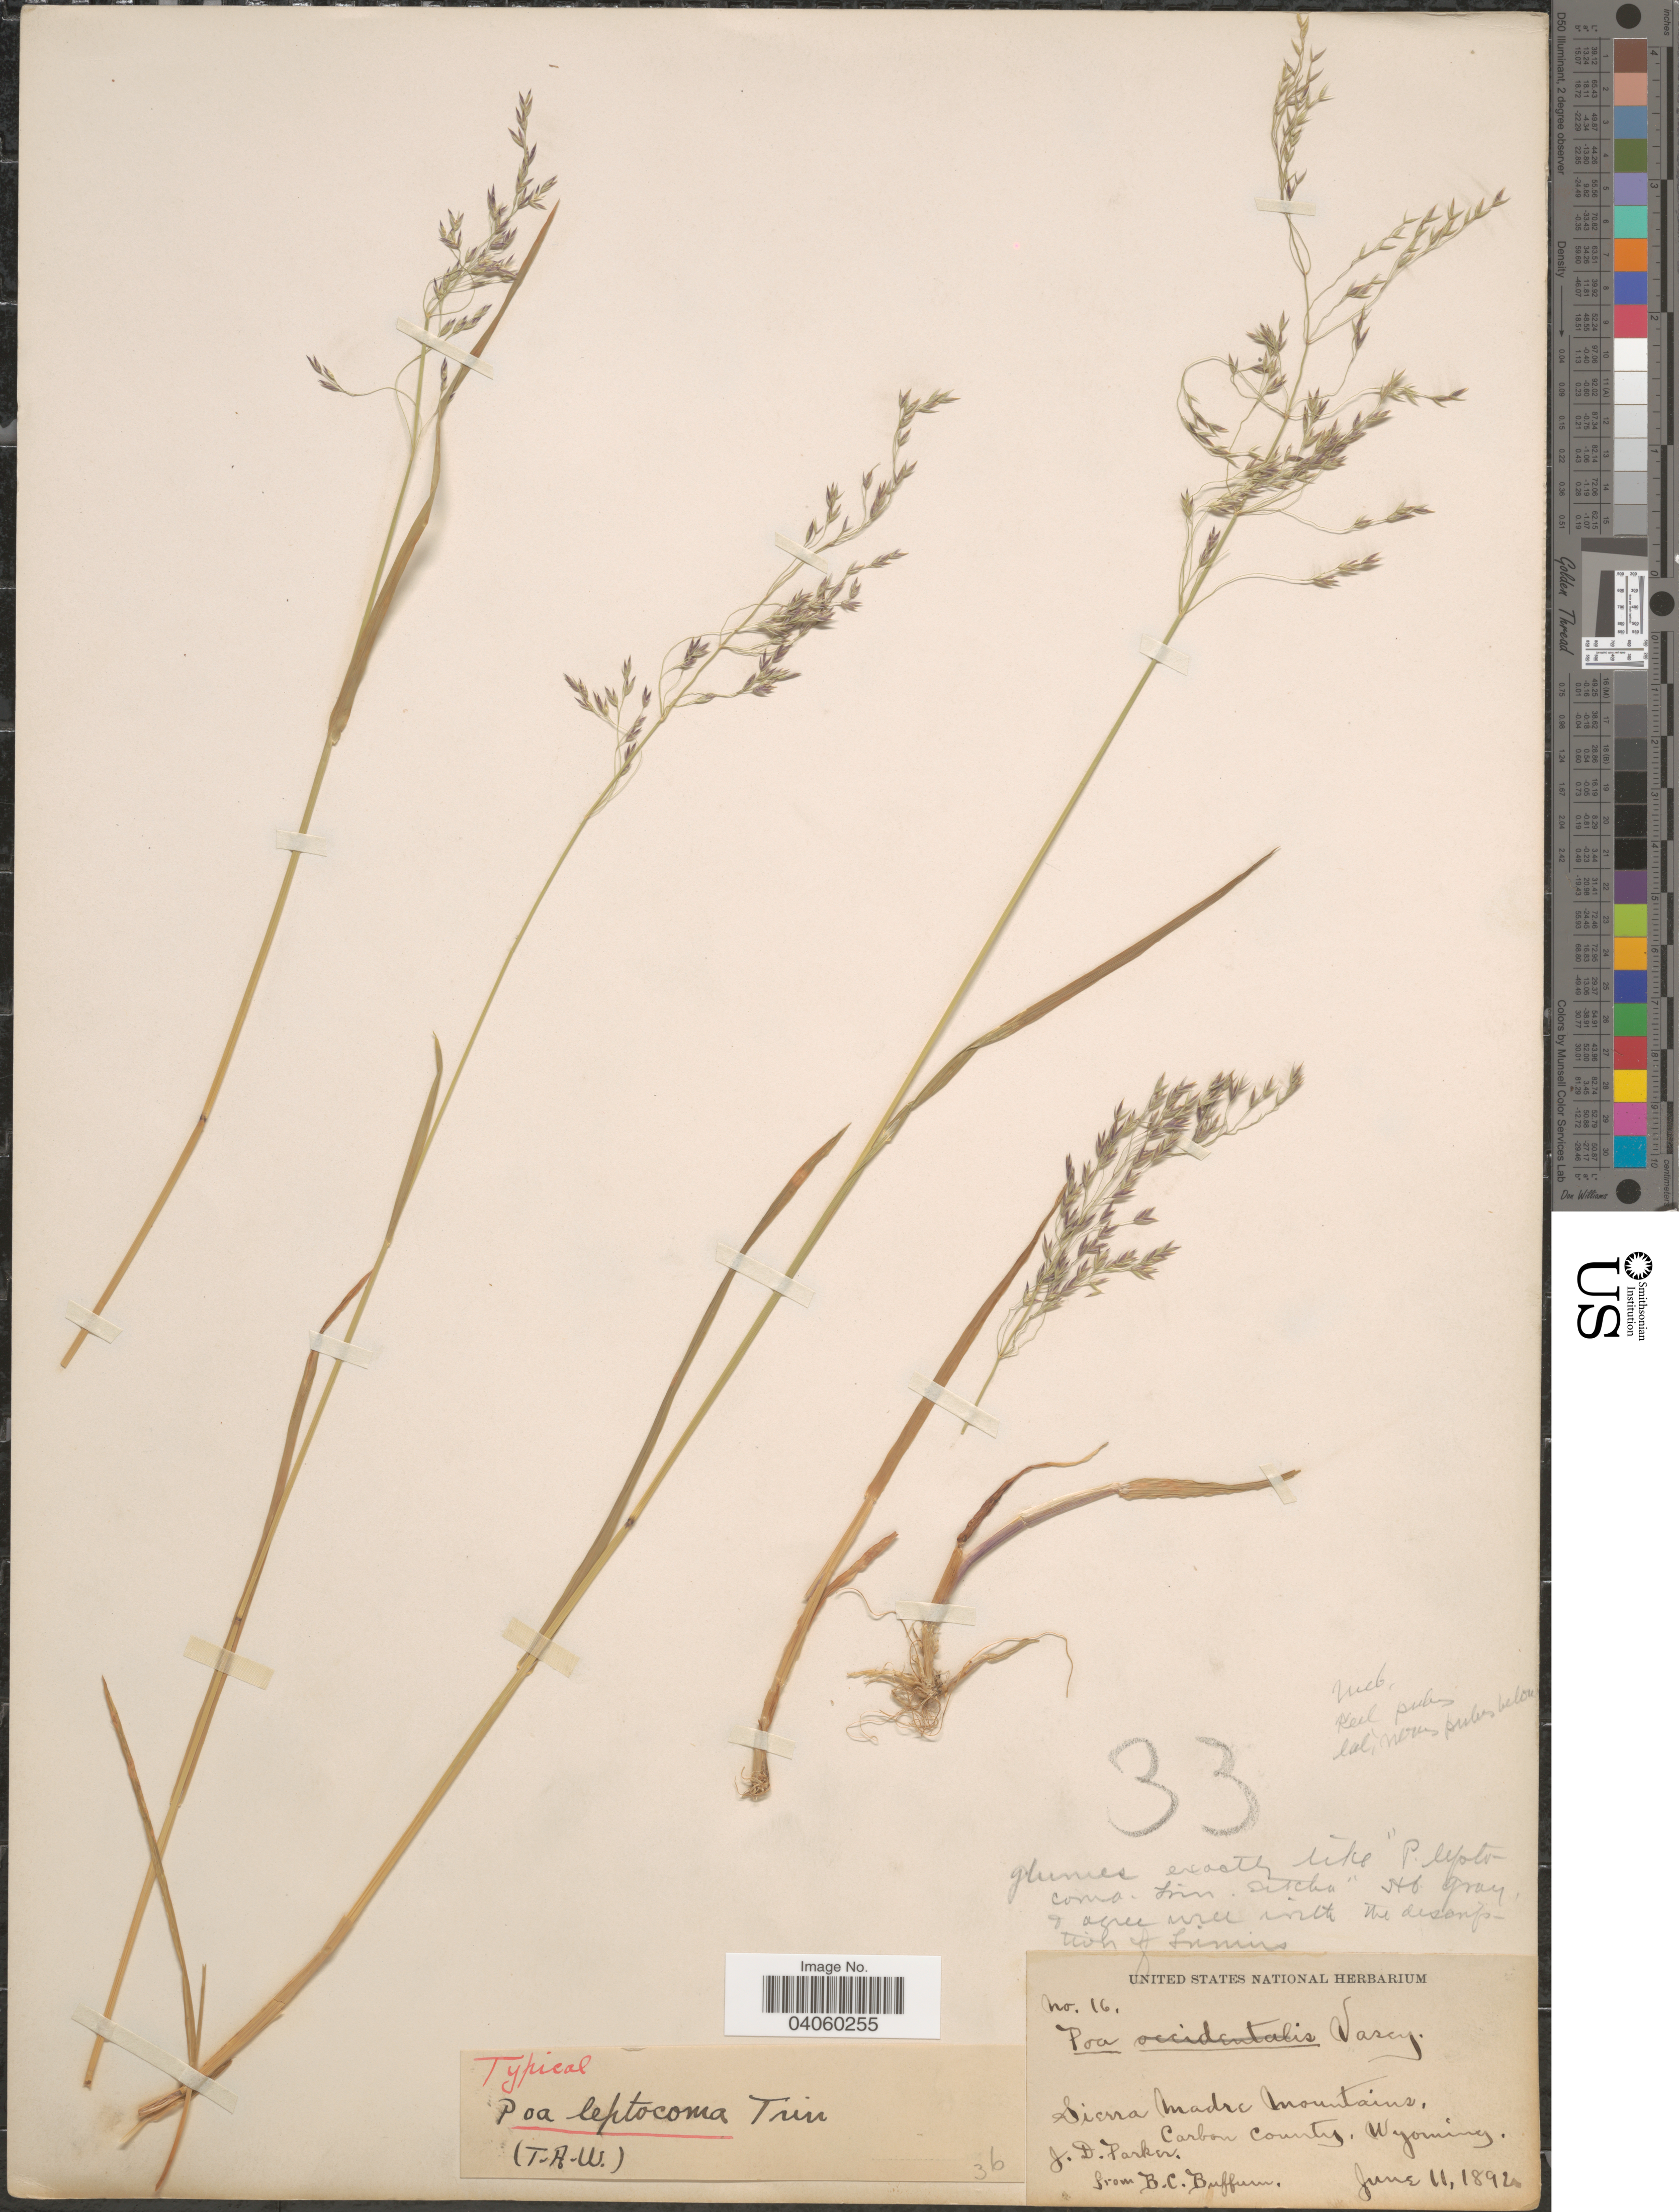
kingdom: Plantae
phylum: Tracheophyta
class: Liliopsida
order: Poales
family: Poaceae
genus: Poa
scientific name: Poa leptocoma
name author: Trin.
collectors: J. Parker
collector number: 16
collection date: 1892-06-11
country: United States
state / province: Wyoming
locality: Sierra Madre Mountains, Carbon County.